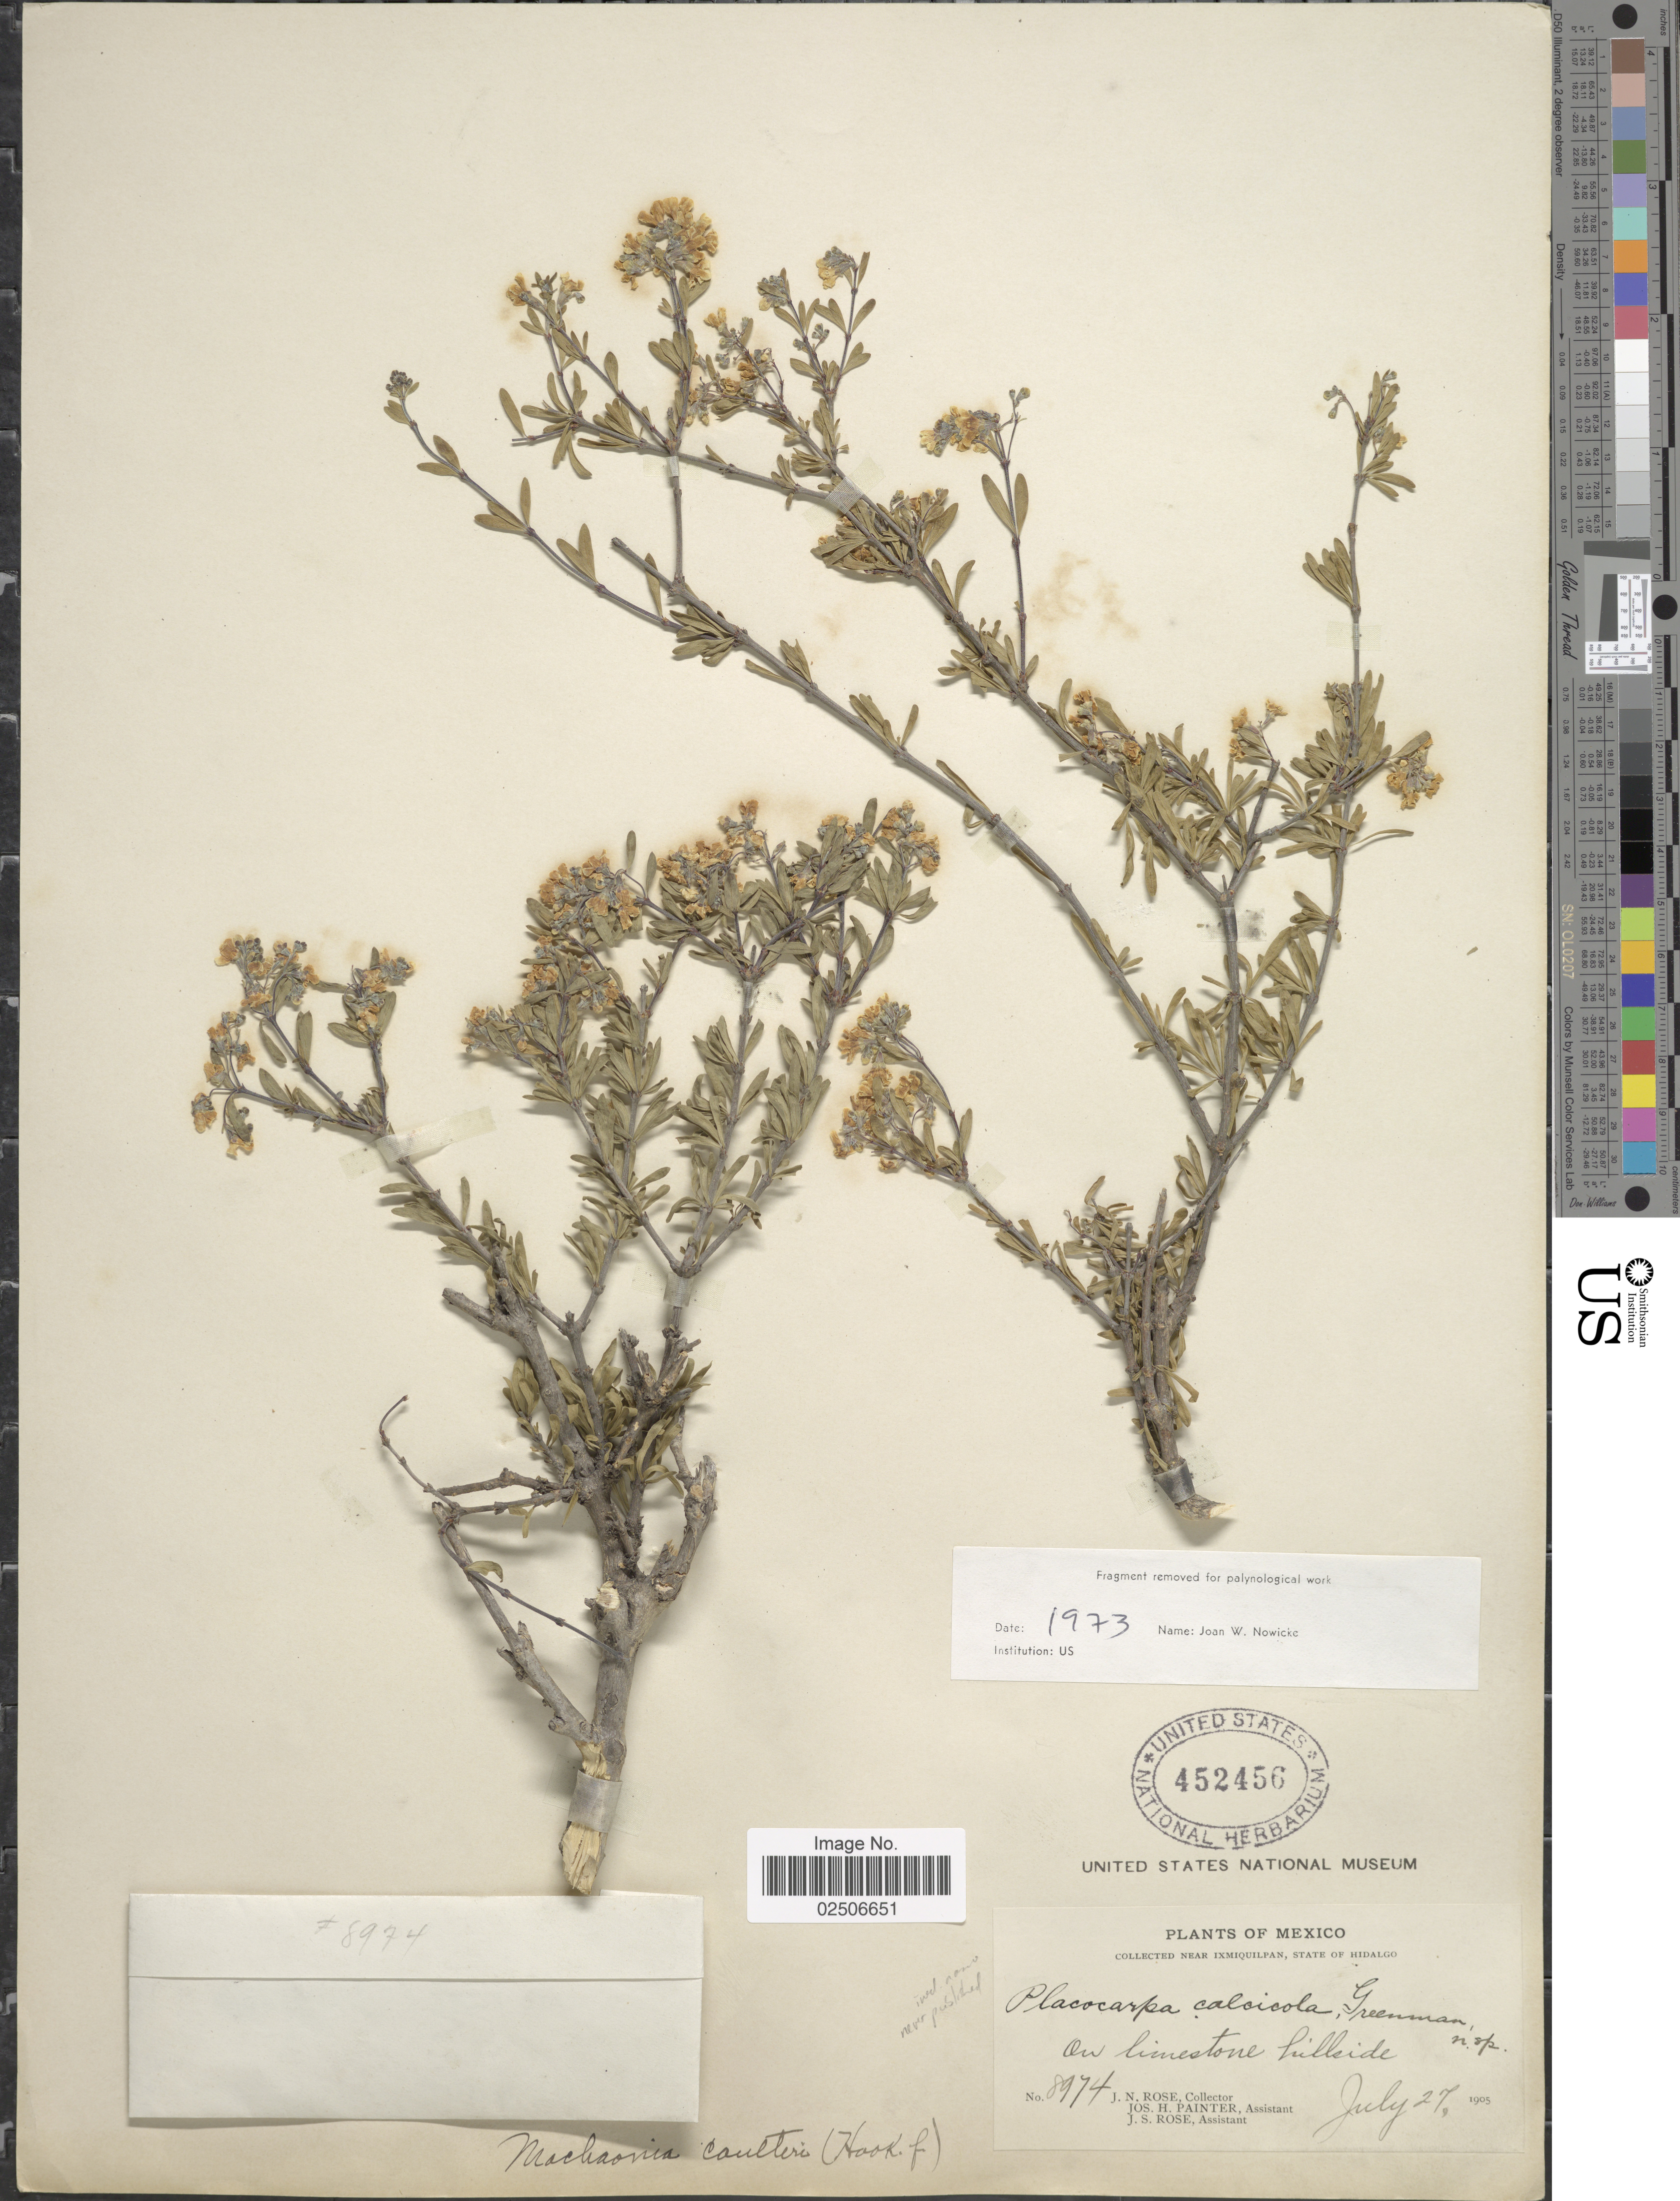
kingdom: Plantae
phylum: Tracheophyta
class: Magnoliopsida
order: Gentianales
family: Rubiaceae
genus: Machaonia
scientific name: Machaonia coulteri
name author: (Hook. f. ex Benth. & Hook.) Standl.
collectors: J. N. Rose, J. H. Painter & J. S. Rose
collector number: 8974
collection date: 1905-07-27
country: Mexico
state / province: Hidalgo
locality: Near Ixmiquilpan, on limestone hillside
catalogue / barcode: US 452456